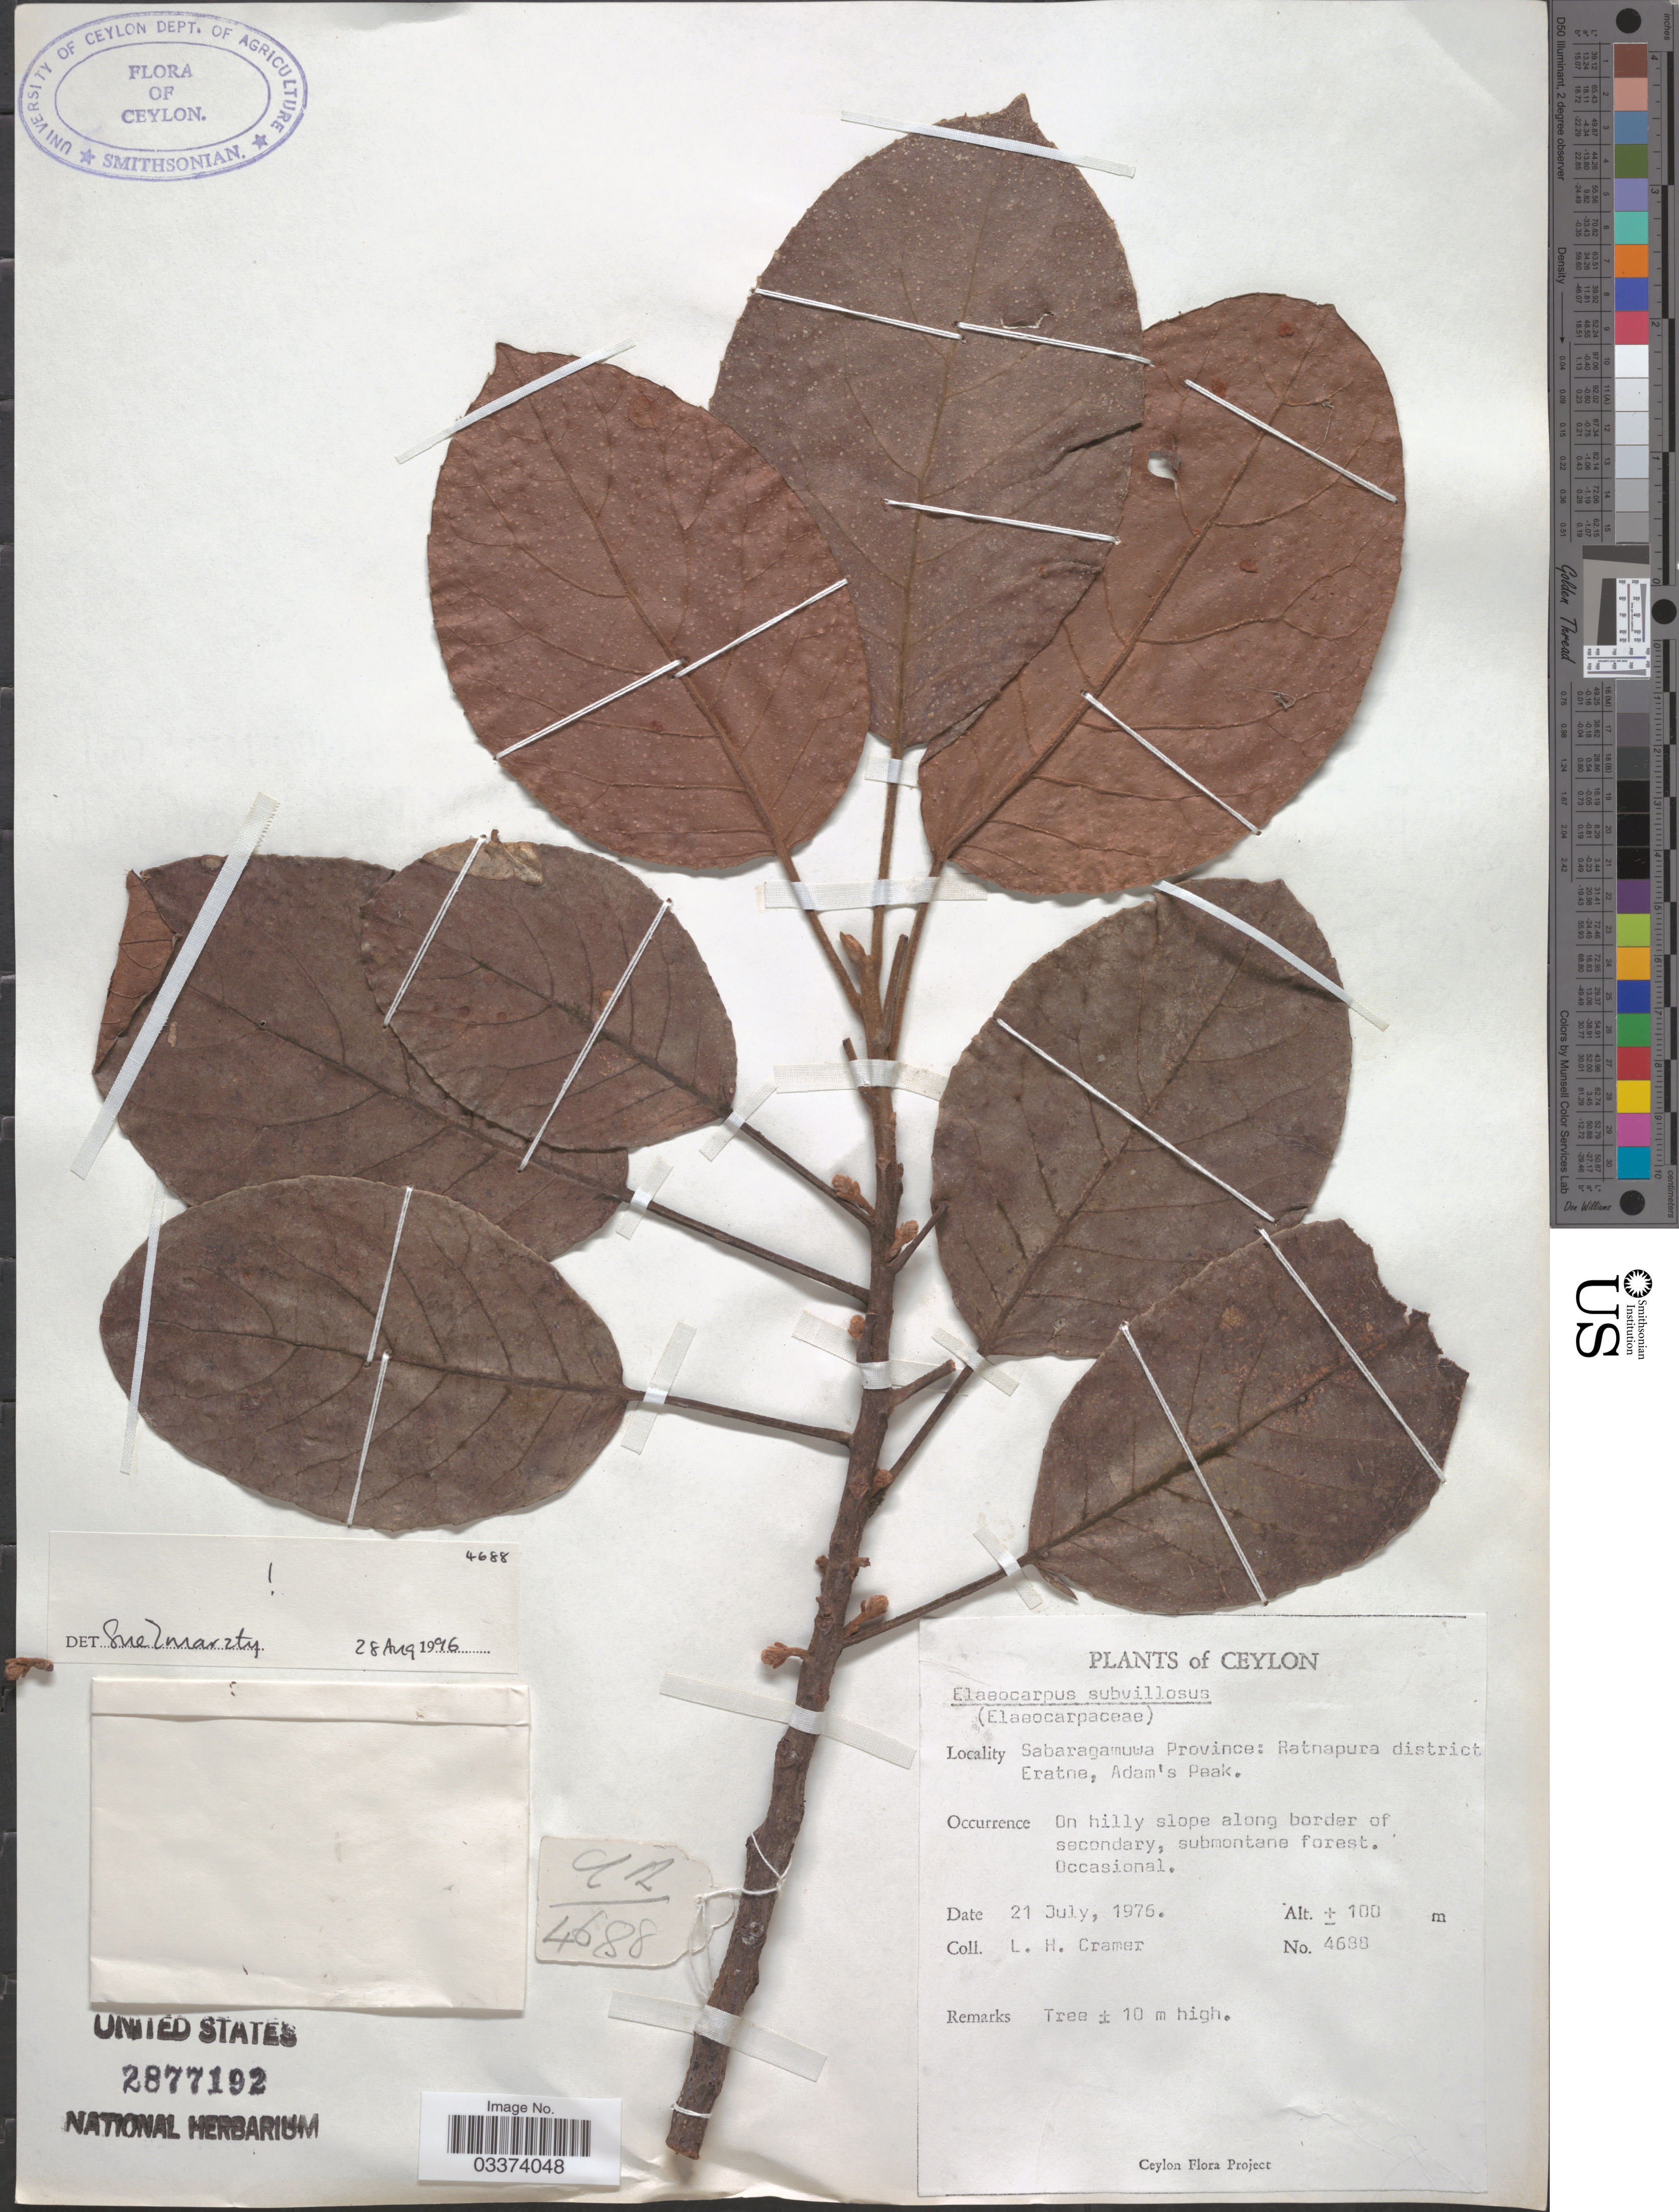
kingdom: Plantae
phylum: Tracheophyta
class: Magnoliopsida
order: Oxalidales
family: Elaeocarpaceae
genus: Elaeocarpus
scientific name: Elaeocarpus subvillosus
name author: Arn.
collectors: L. H. Cramer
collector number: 4688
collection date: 1976-07-21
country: Sri Lanka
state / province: Sabaragamuwa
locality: Ceylon. Ratnapura district Eratne, Adam's Peak.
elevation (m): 100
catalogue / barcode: US 2877192